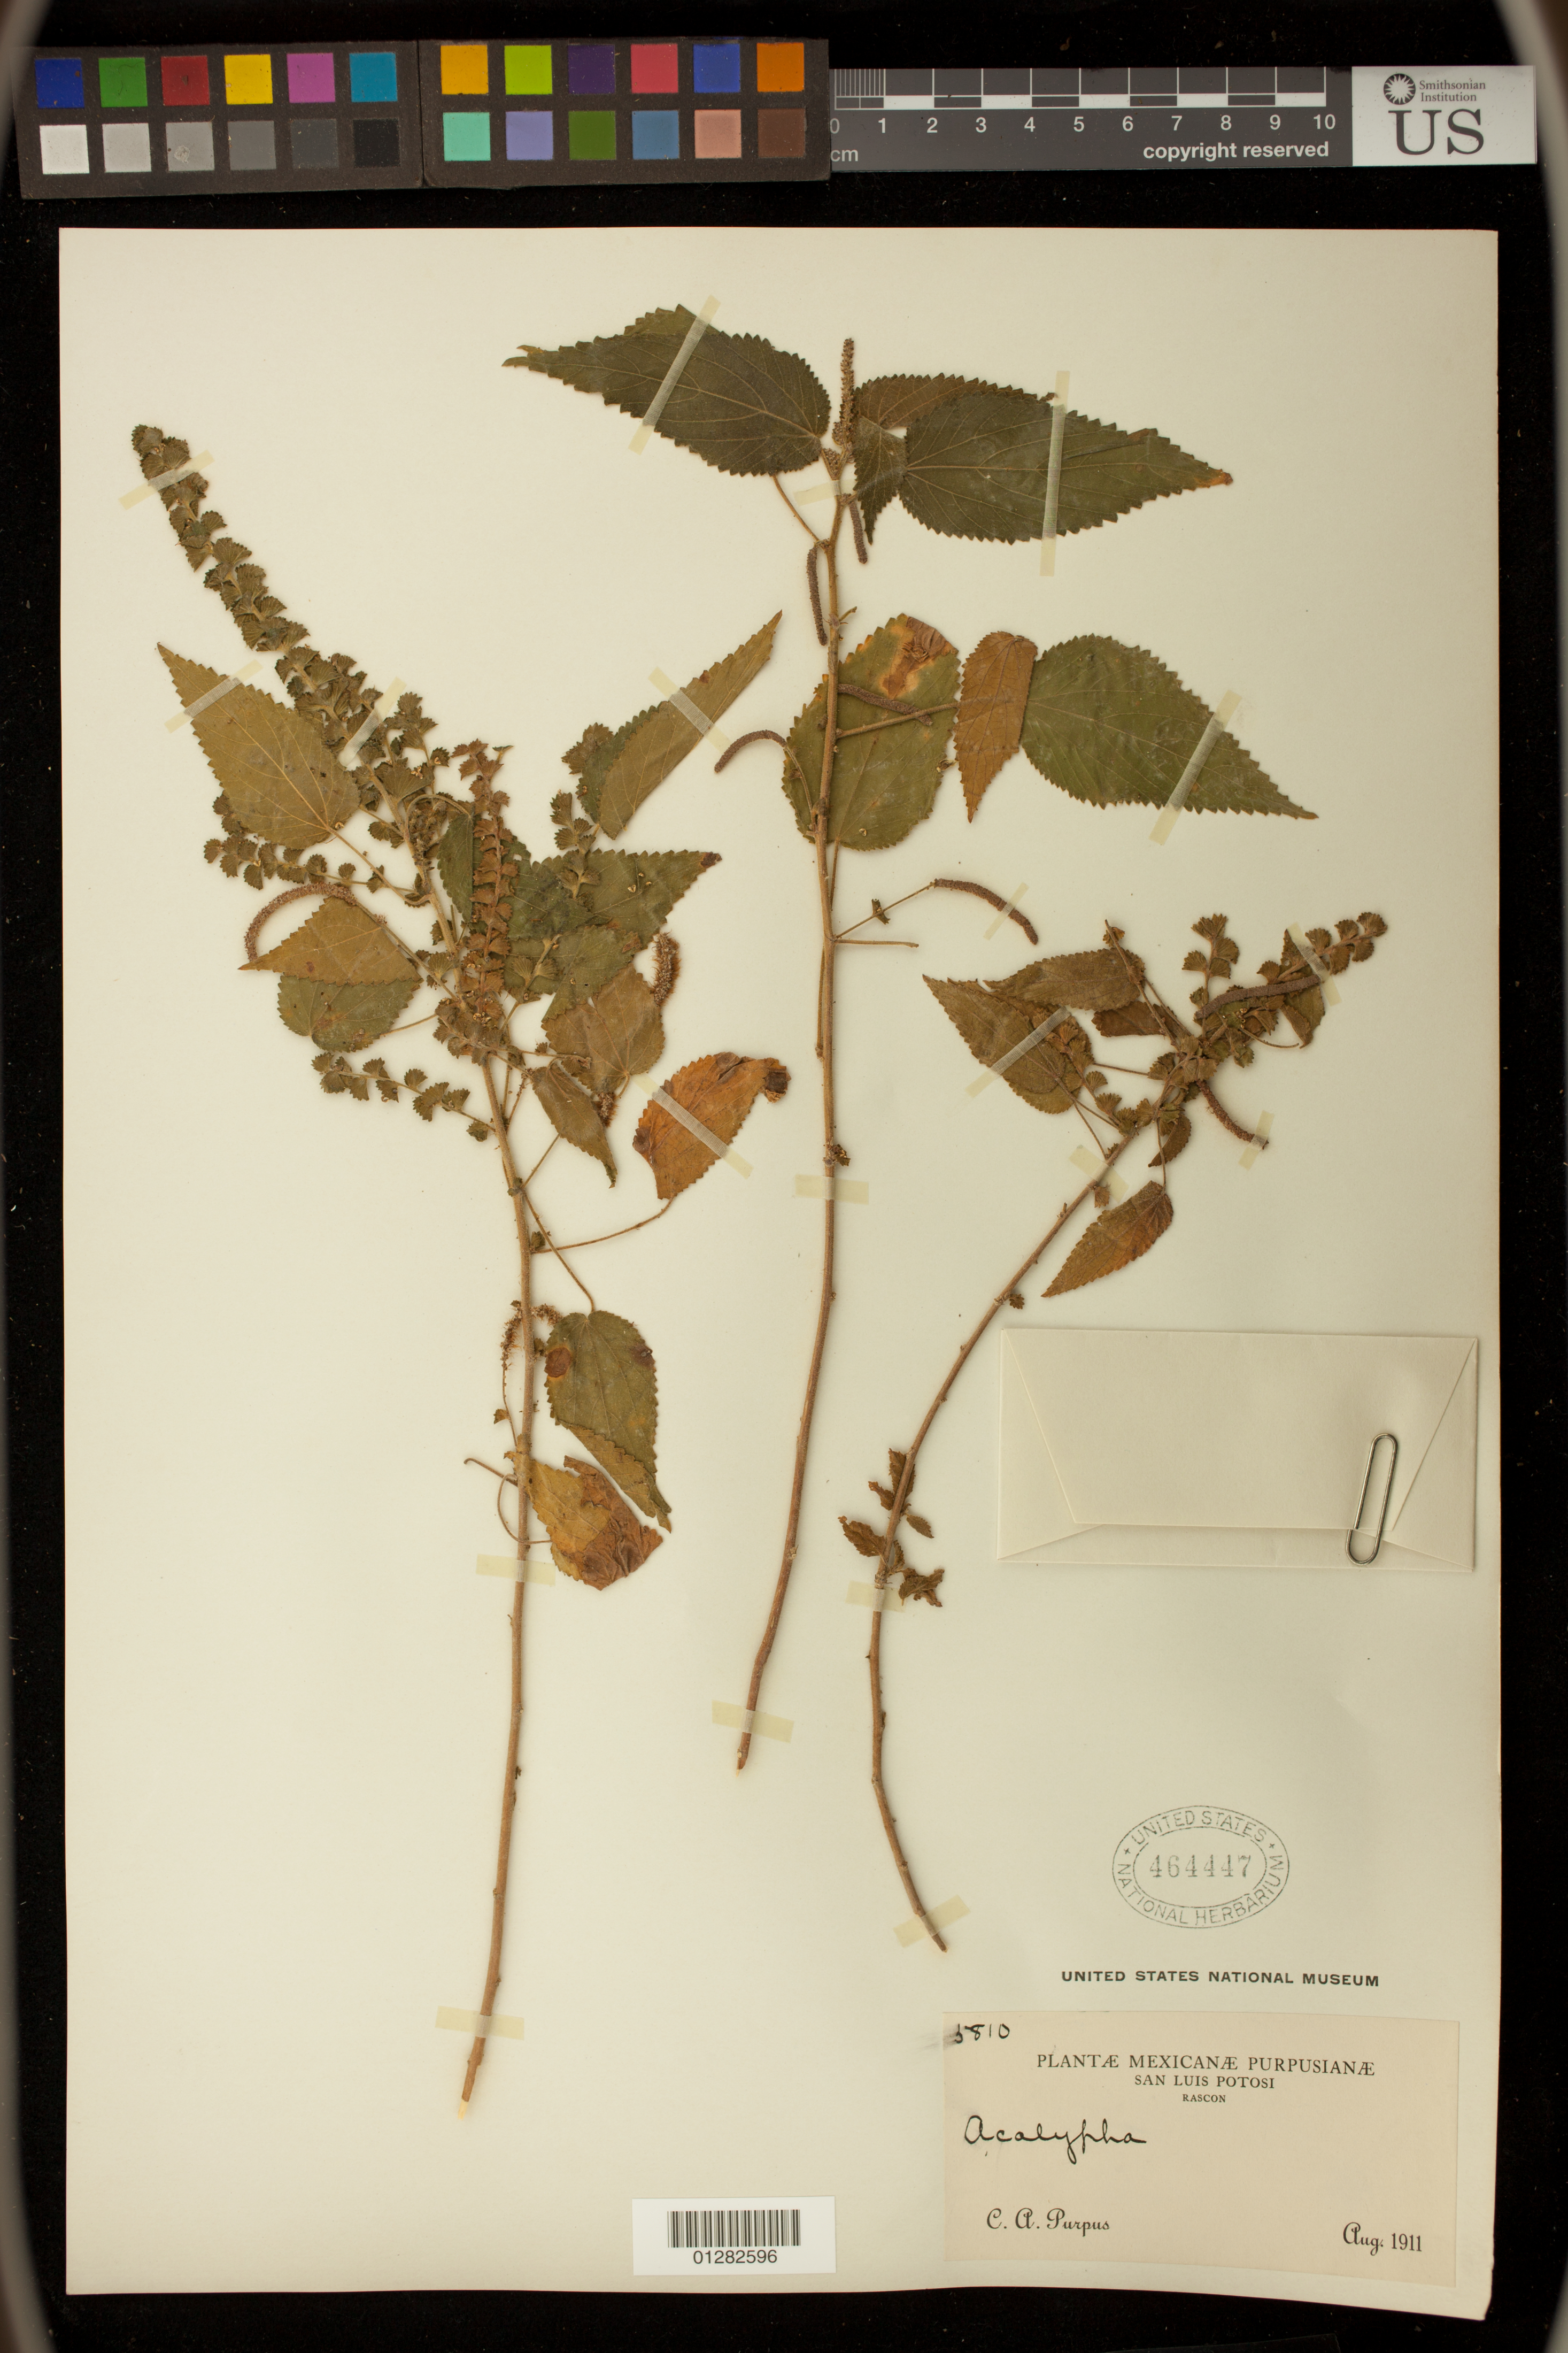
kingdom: Plantae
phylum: Tracheophyta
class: Magnoliopsida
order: Malpighiales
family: Euphorbiaceae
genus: Acalypha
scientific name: Acalypha subviscida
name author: S. Watson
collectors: D. E. Breedlove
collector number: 3810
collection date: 1911-08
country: Mexico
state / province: San Luis Potosi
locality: Rascon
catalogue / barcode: US 464447